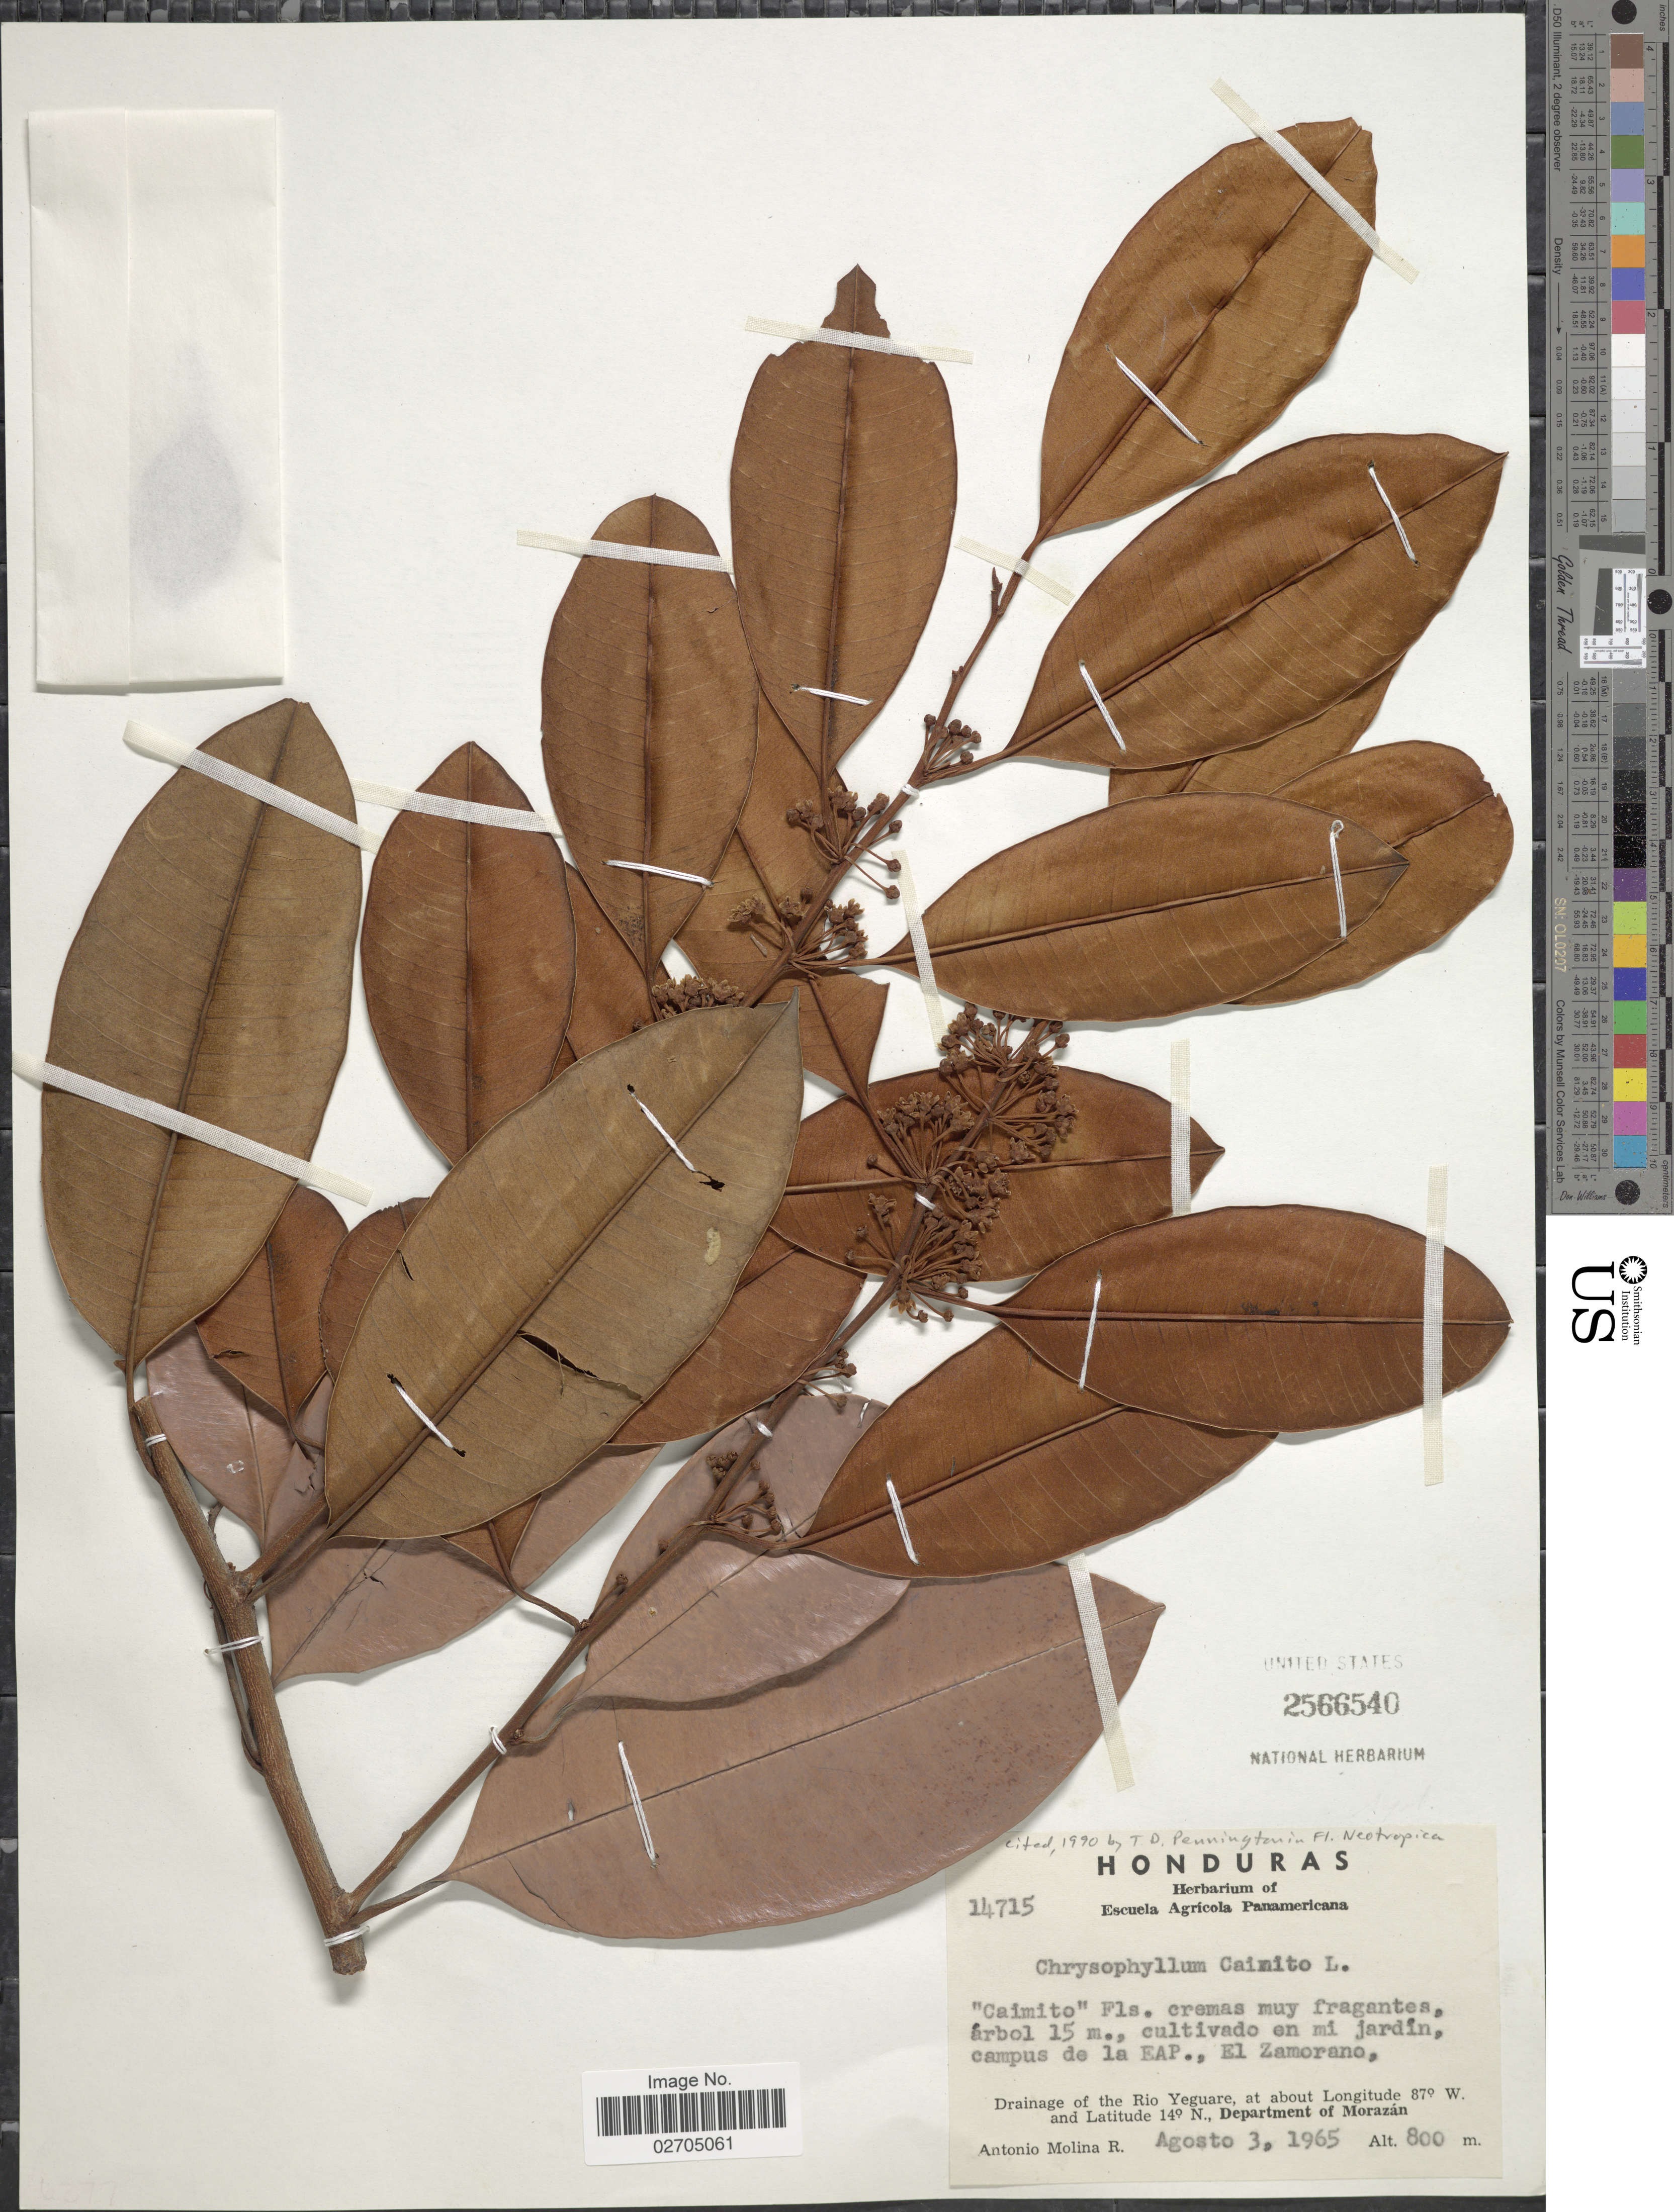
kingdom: Plantae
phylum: Tracheophyta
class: Magnoliopsida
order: Ericales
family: Sapotaceae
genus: Chrysophyllum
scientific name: Chrysophyllum cainito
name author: L.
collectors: A. Molina R.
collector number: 14715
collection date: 1965-08-03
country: Honduras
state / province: Fco. Morazán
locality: Cultivado en mi jardin campus de la EAP., El Zamorano, Department of Morazan.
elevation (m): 800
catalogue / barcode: US 2566540